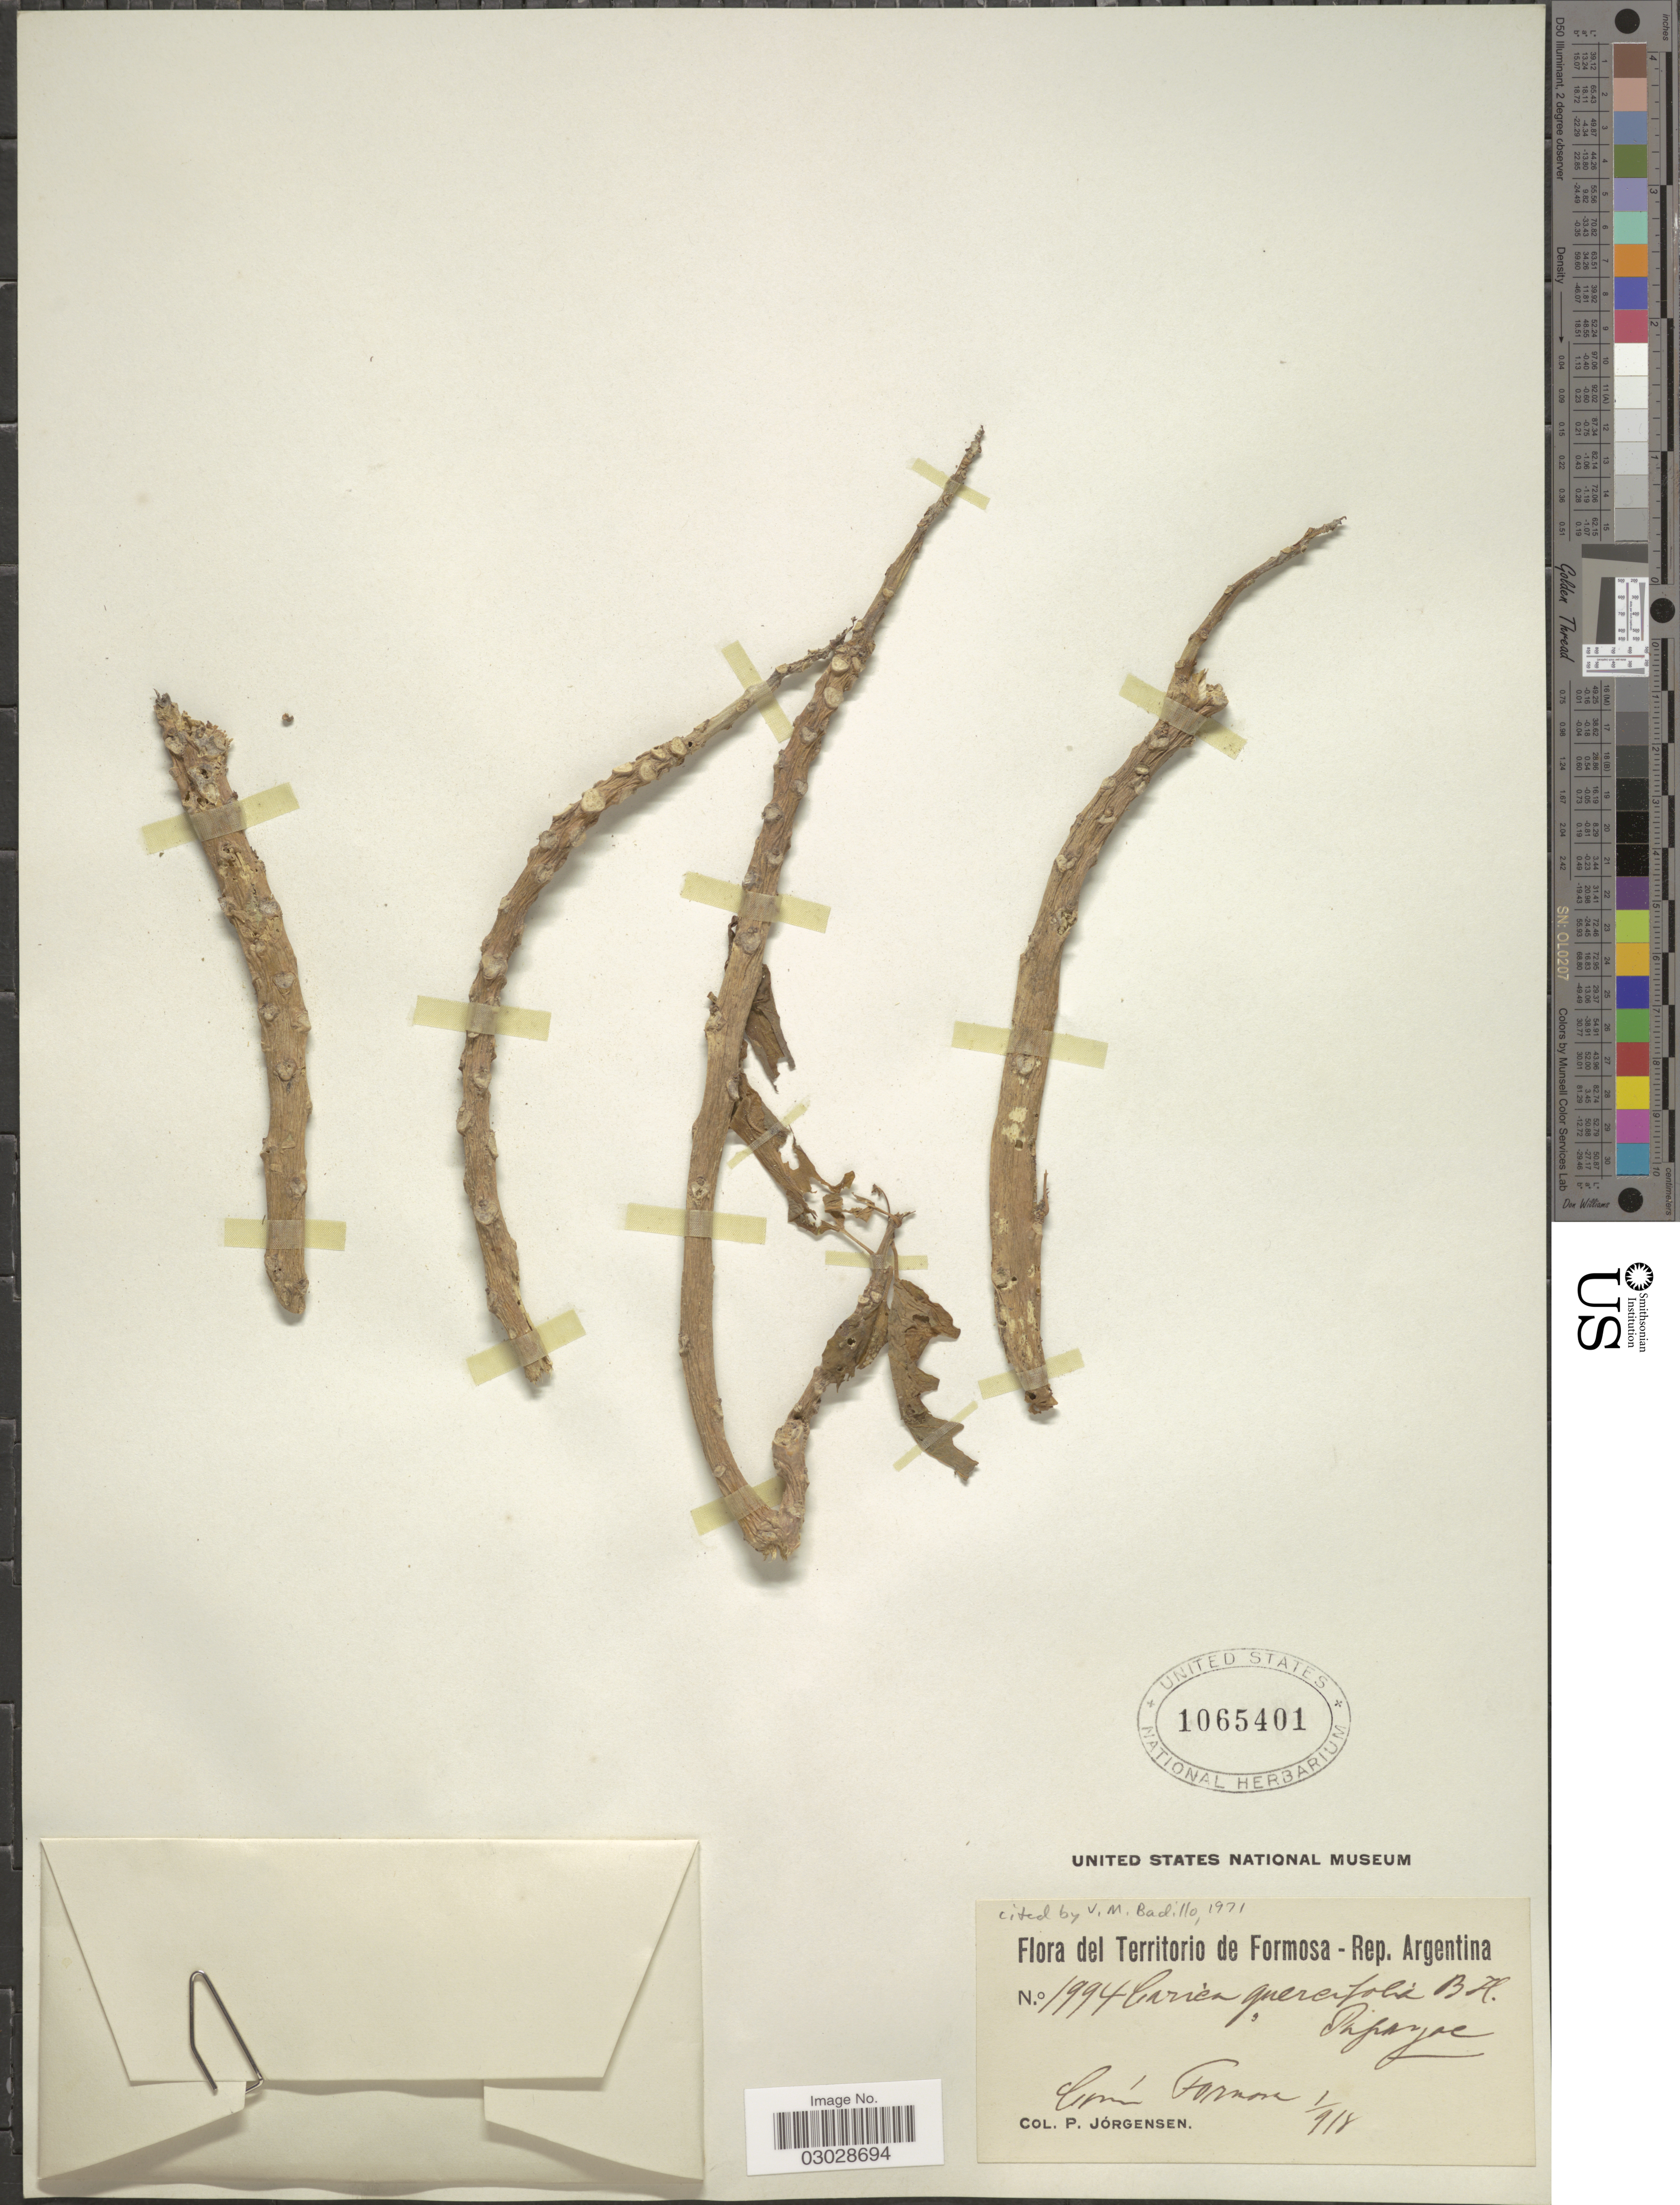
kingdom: Plantae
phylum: Tracheophyta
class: Magnoliopsida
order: Brassicales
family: Caricaceae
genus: Vasconcellea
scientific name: Vasconcellea quercifolia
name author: A. St.-Hil.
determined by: Strong, M. T., (US), Smithsonian Institution - National Museum of Natural History (UNITED STATES)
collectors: P. Jörgensen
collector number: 1994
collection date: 1918-01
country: Argentina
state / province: Formosa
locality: Comun. Formosa.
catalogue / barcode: US 1065401